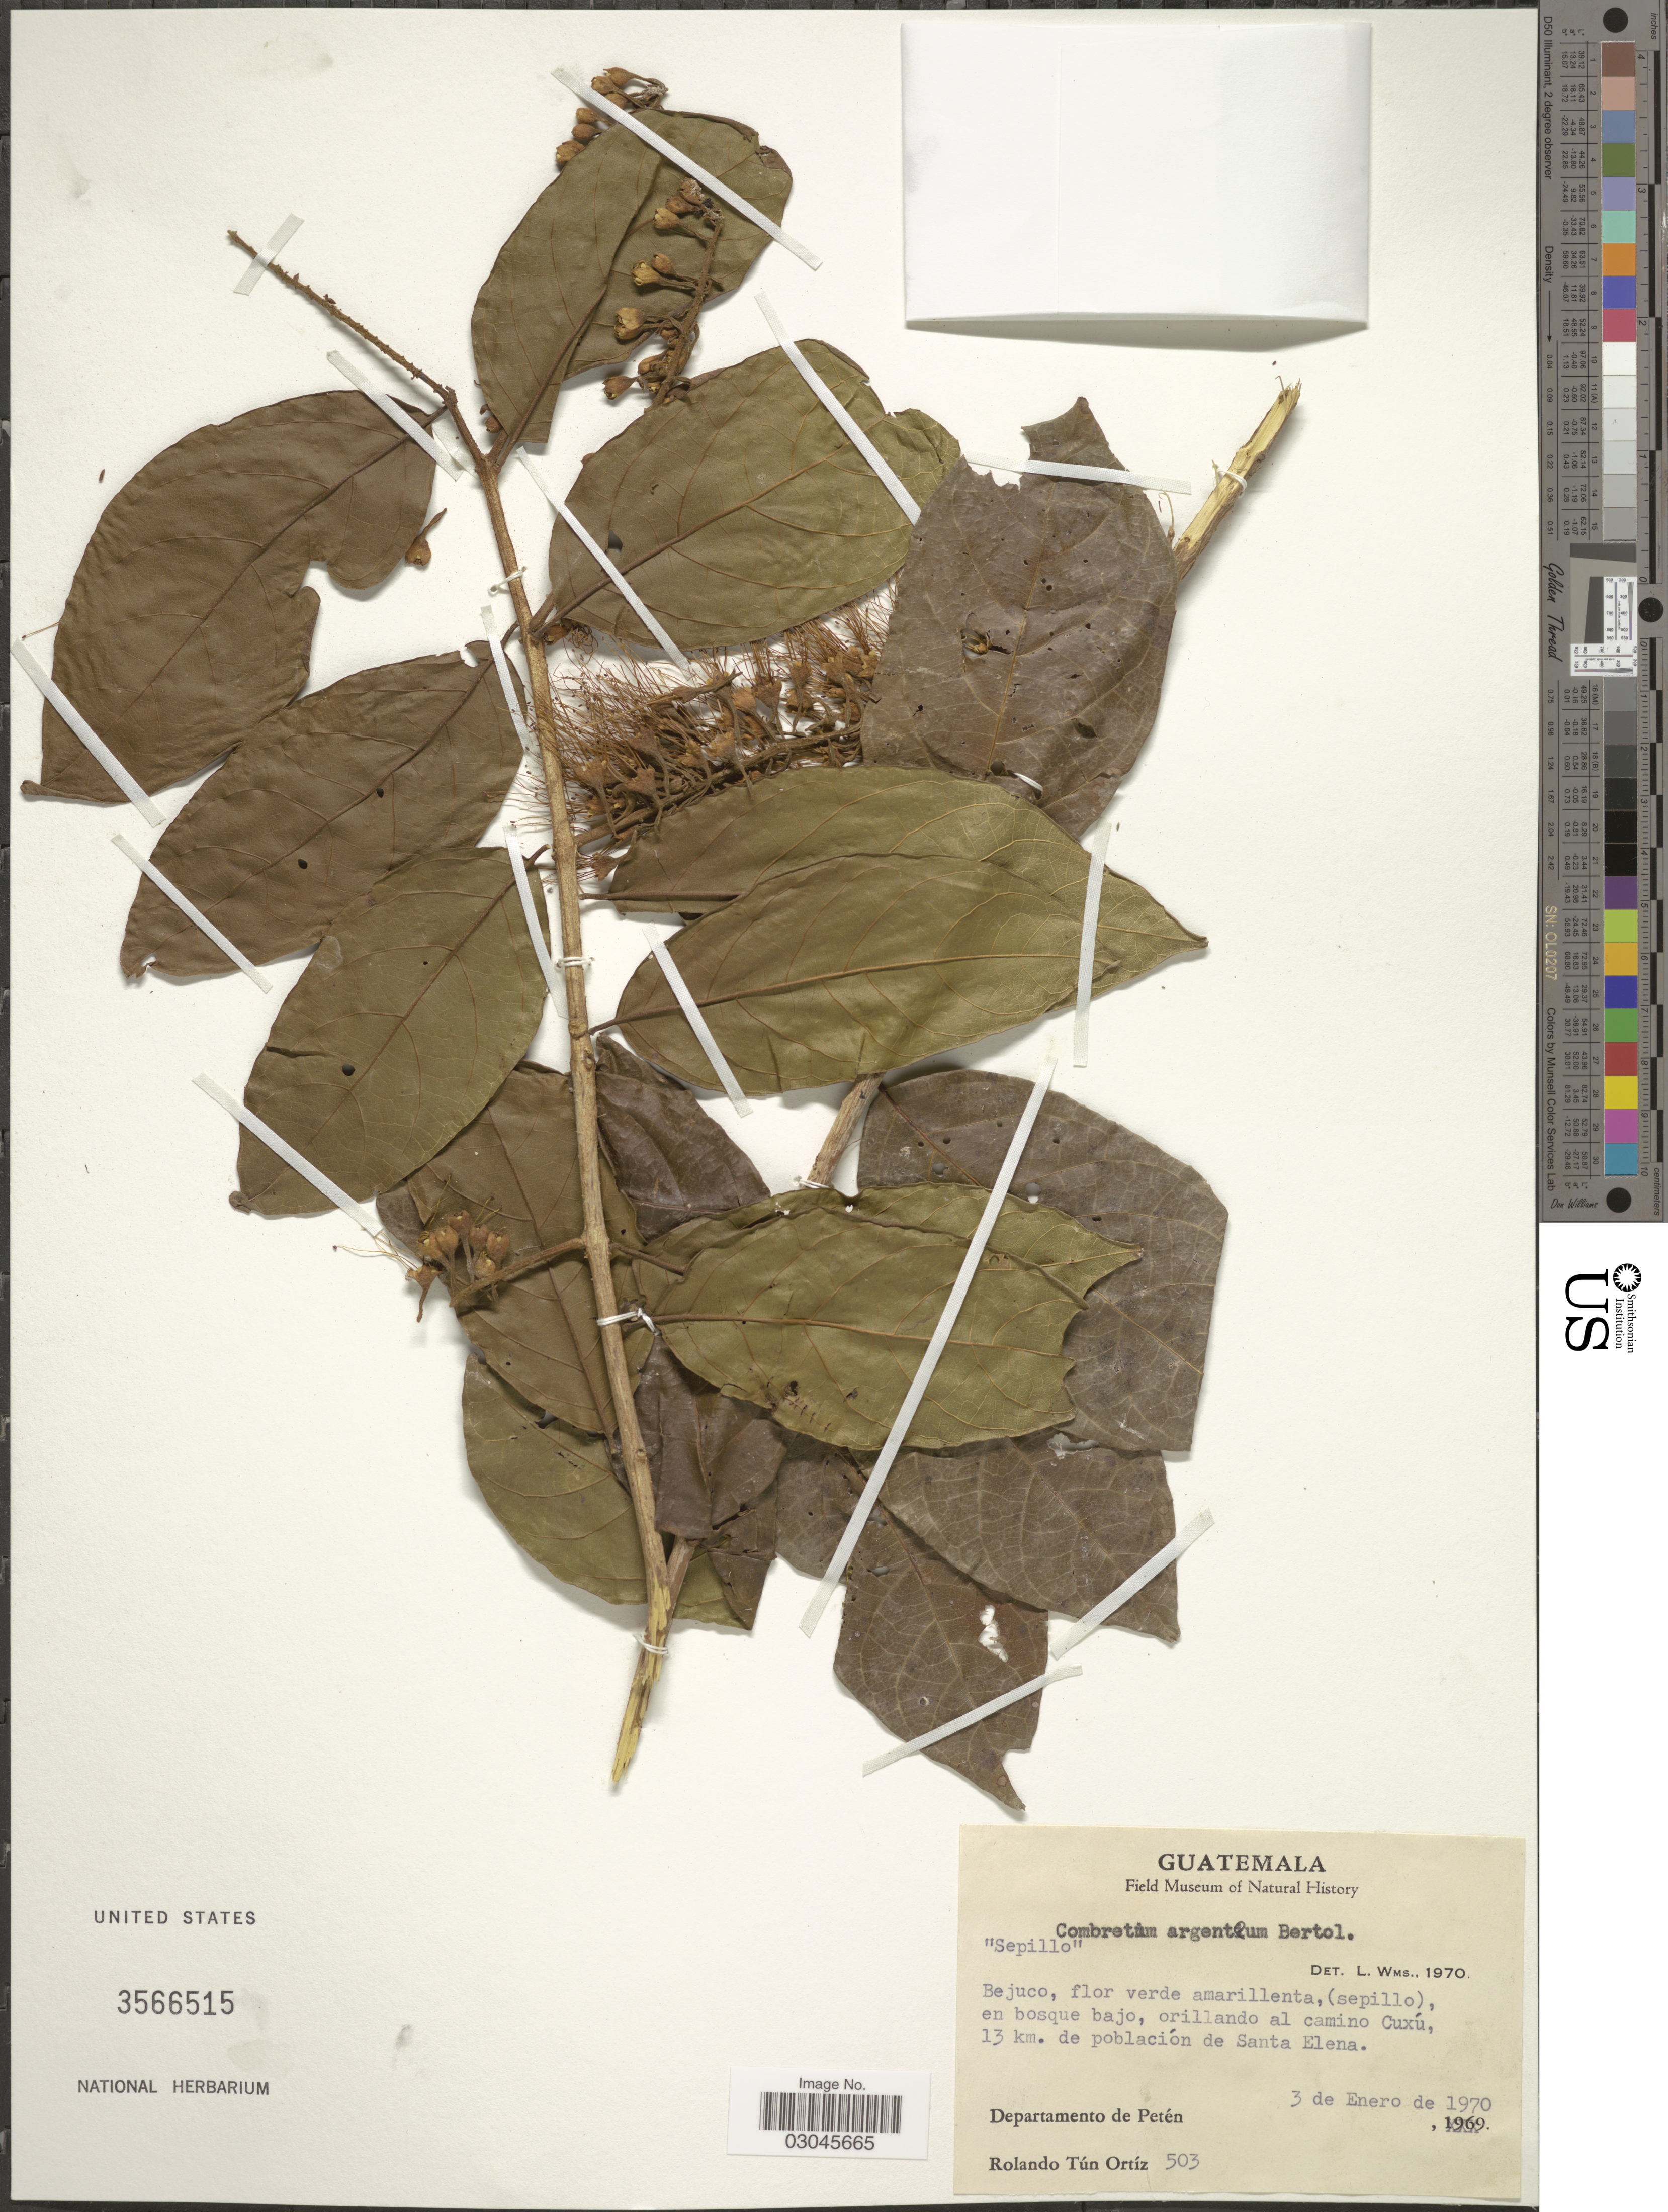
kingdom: Plantae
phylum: Tracheophyta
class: Magnoliopsida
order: Myrtales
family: Combretaceae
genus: Combretum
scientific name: Combretum argenteum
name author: Bertol.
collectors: R. T. Ortíz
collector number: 503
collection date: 1970-01-03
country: Guatemala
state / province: El Petén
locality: Orillando al camino Cuxú, 13 km. de población de Santa Elena. Departamento de Petén.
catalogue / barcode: US 3566515